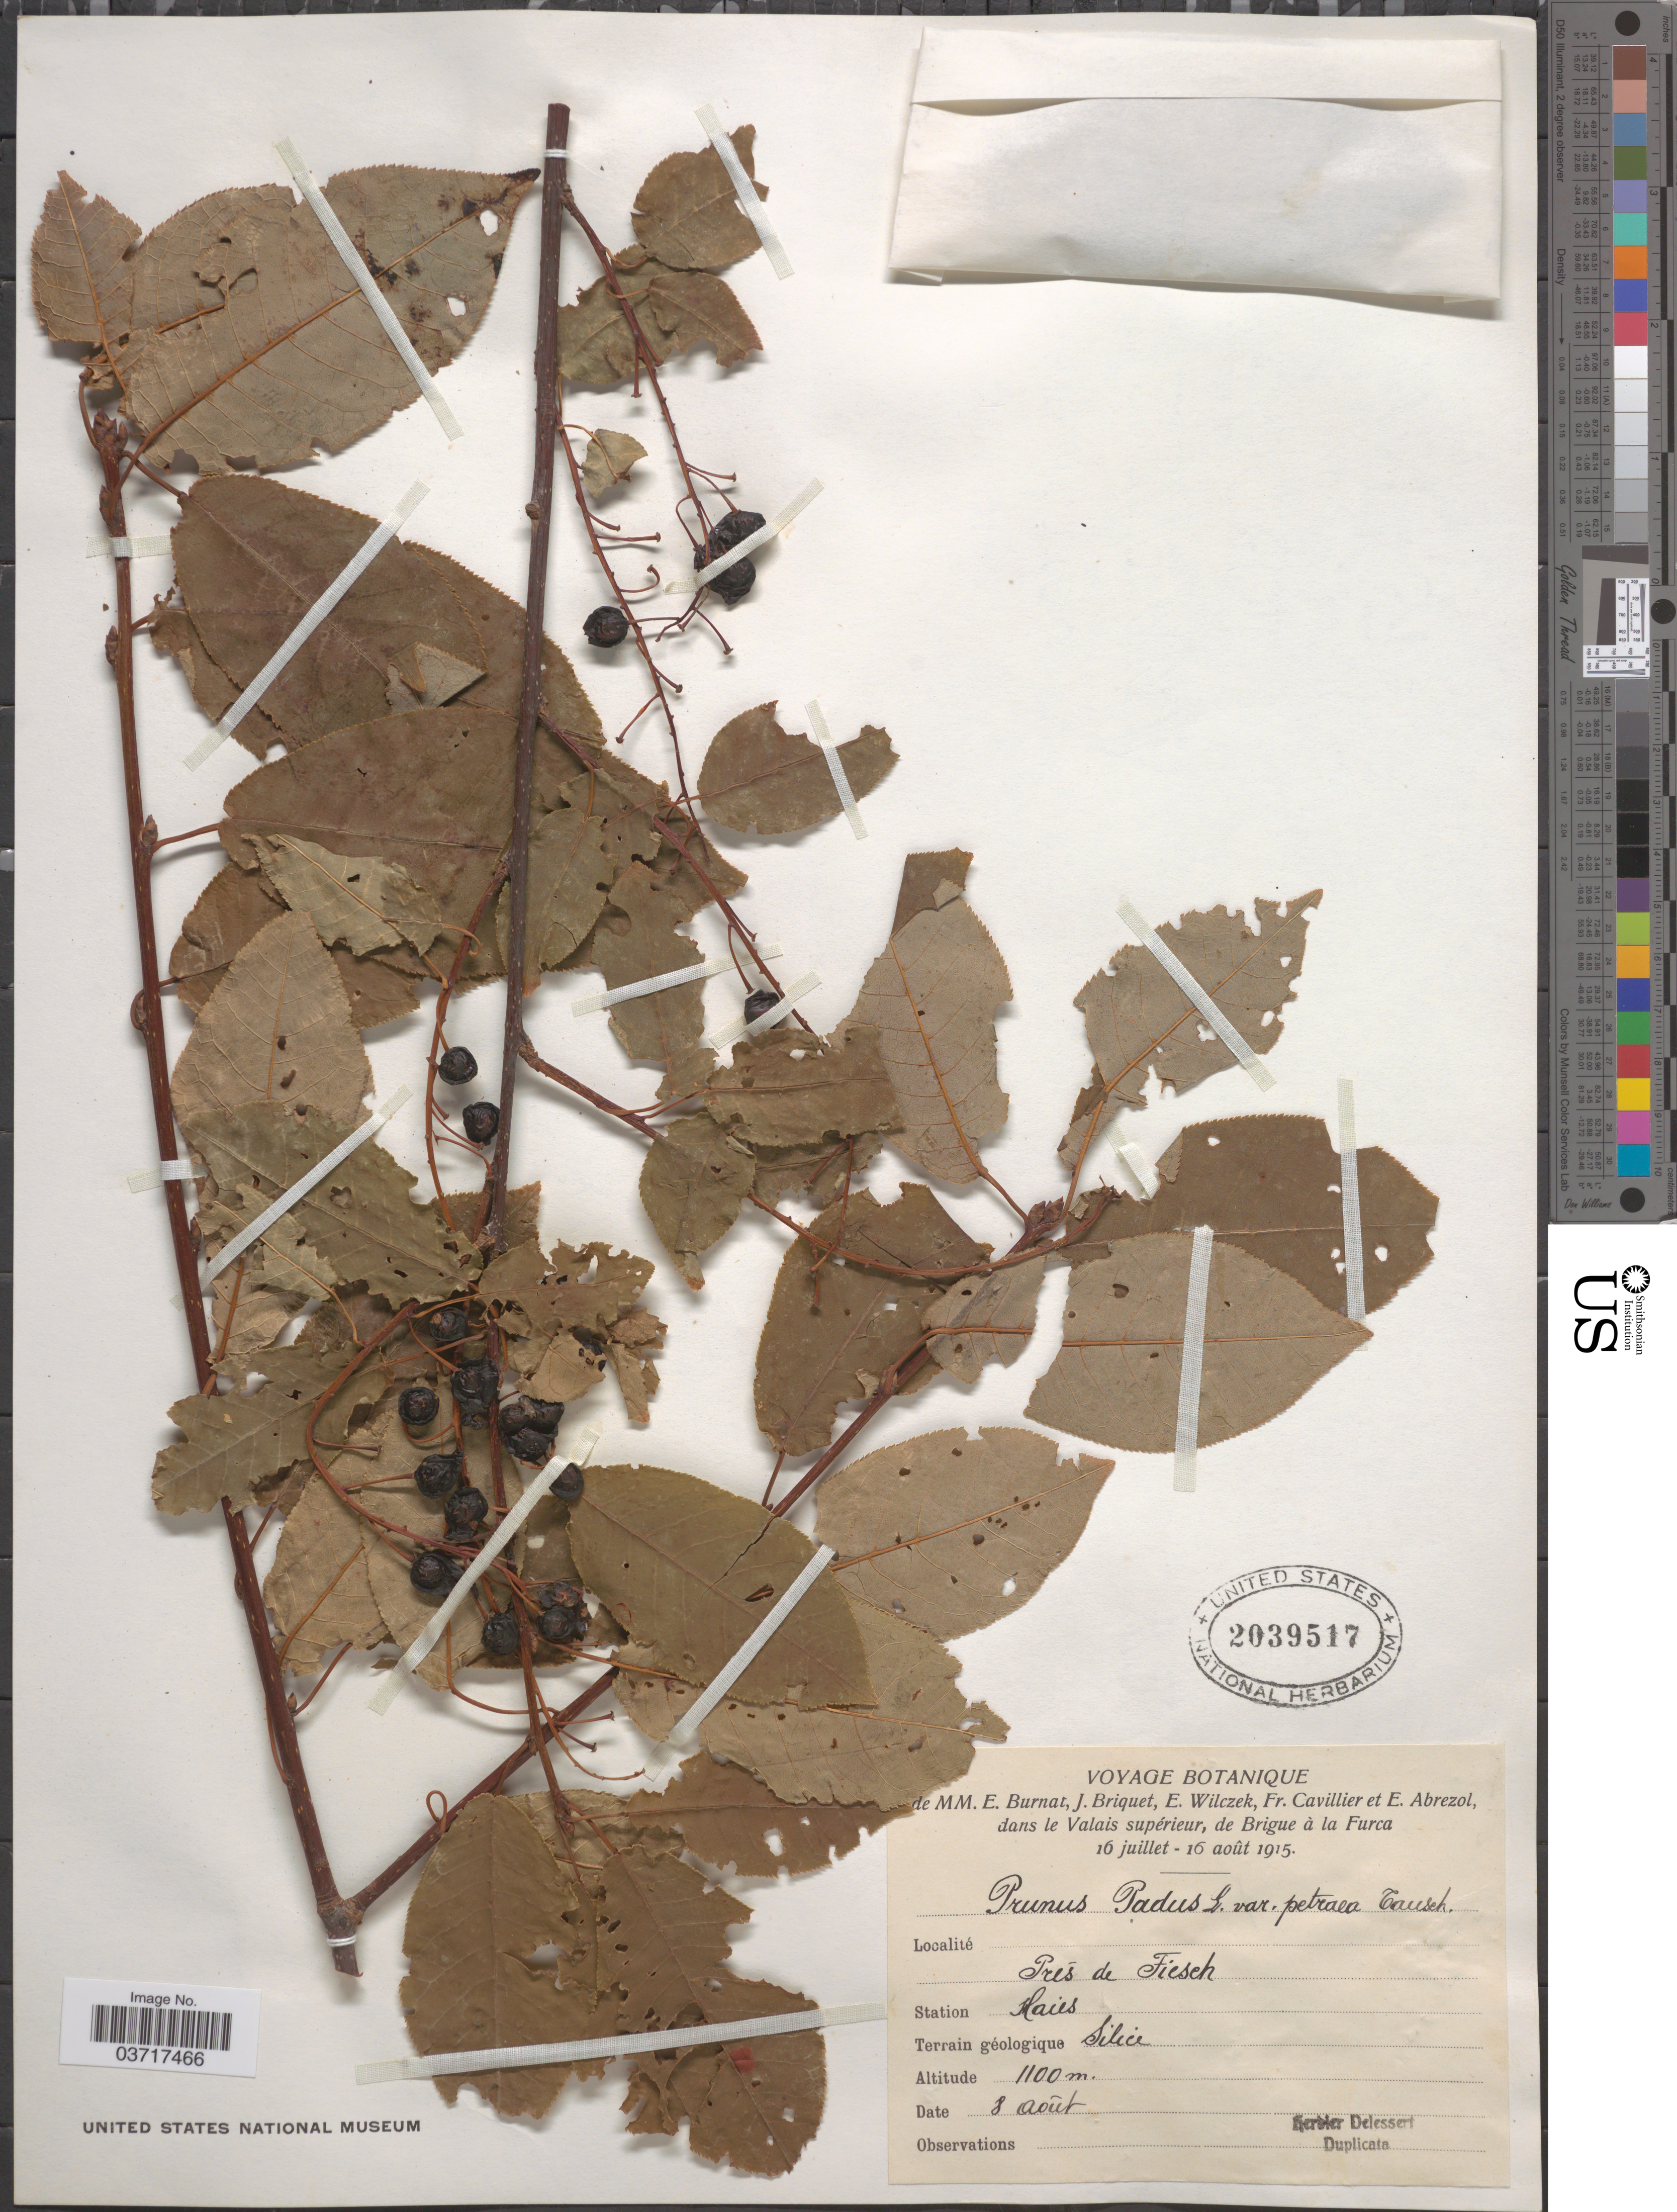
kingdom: Plantae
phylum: Tracheophyta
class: Magnoliopsida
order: Rosales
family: Rosaceae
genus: Prunus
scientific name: Prunus padus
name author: L.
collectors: E. Burnat, J. I. Briquet, E. Wilczek, F. Cavillier & E. Abrezol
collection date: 1915-08-08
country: Switzerland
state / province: Valais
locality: Dans le Valais supérieur, de Brigue à la Furca. Prés de Fieseh. Station Haies.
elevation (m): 1100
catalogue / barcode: US 2039517